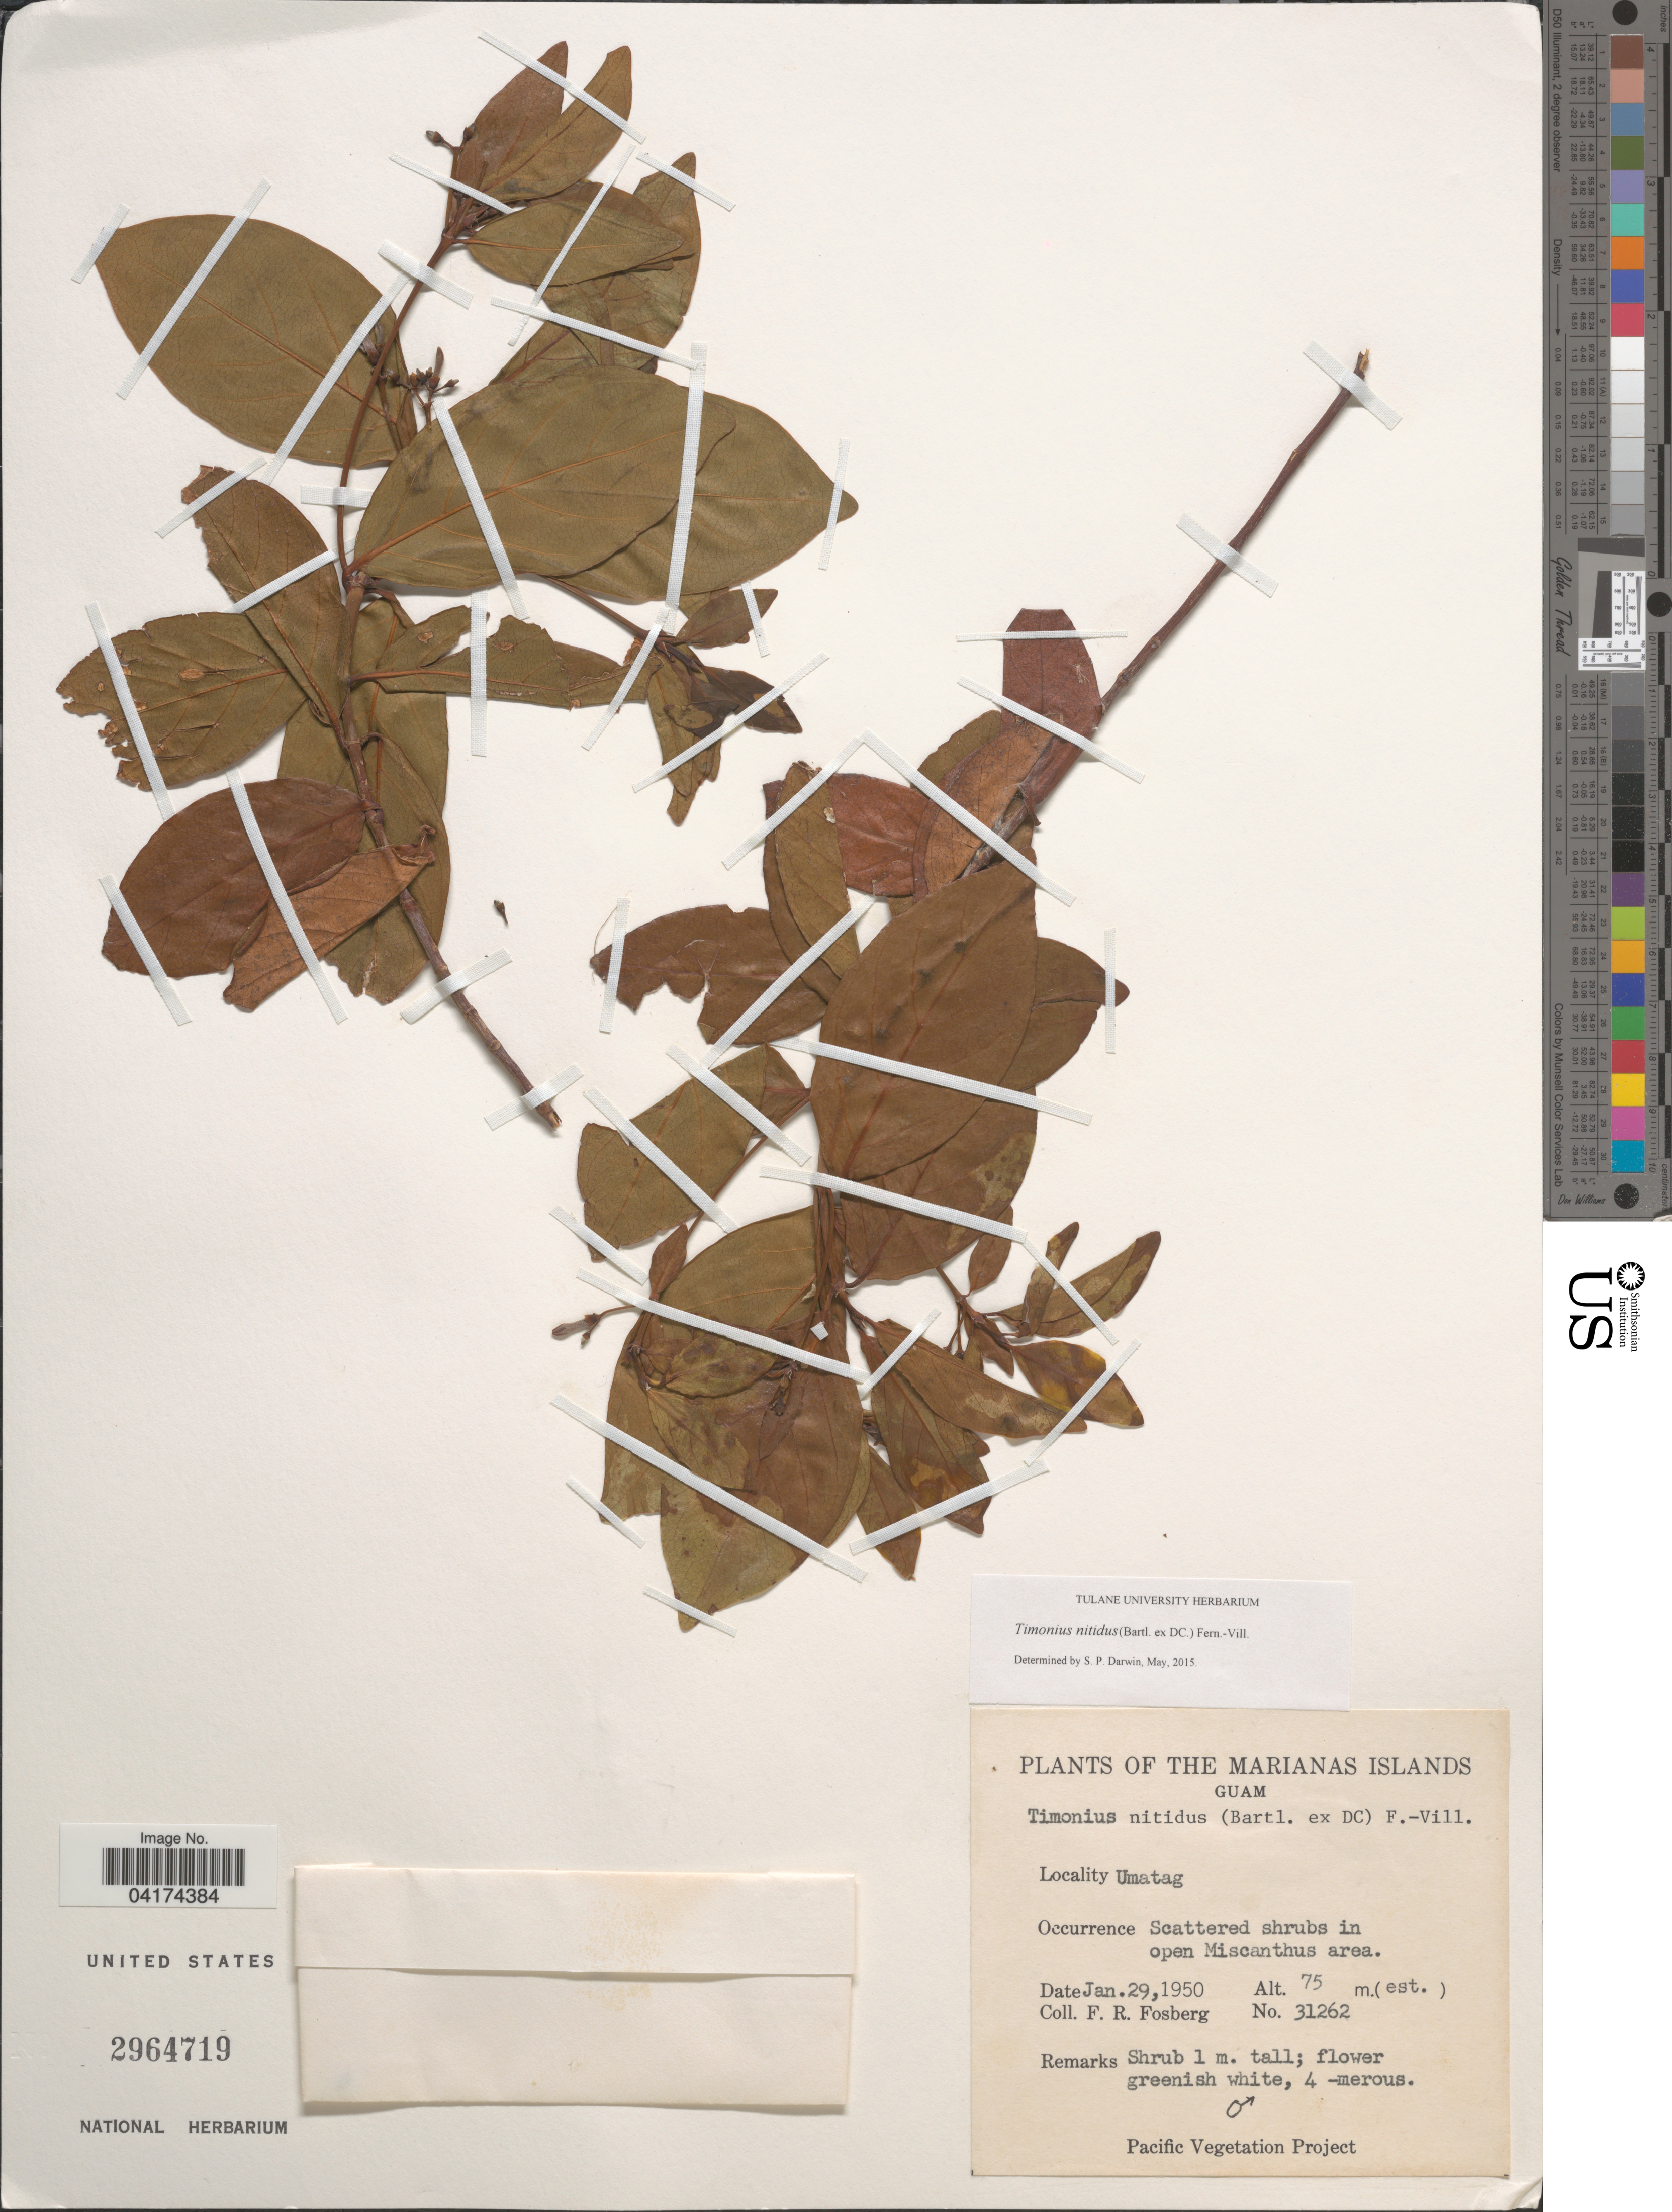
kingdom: Plantae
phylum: Tracheophyta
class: Magnoliopsida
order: Gentianales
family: Rubiaceae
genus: Timonius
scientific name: Timonius nitidus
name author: (Bartl. ex DC.) Fern.-Vill.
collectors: F. R. Fosberg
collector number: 31262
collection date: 1950-01-29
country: Guam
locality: The Mariana Islands. Umatag.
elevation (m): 75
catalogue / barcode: US 2964719